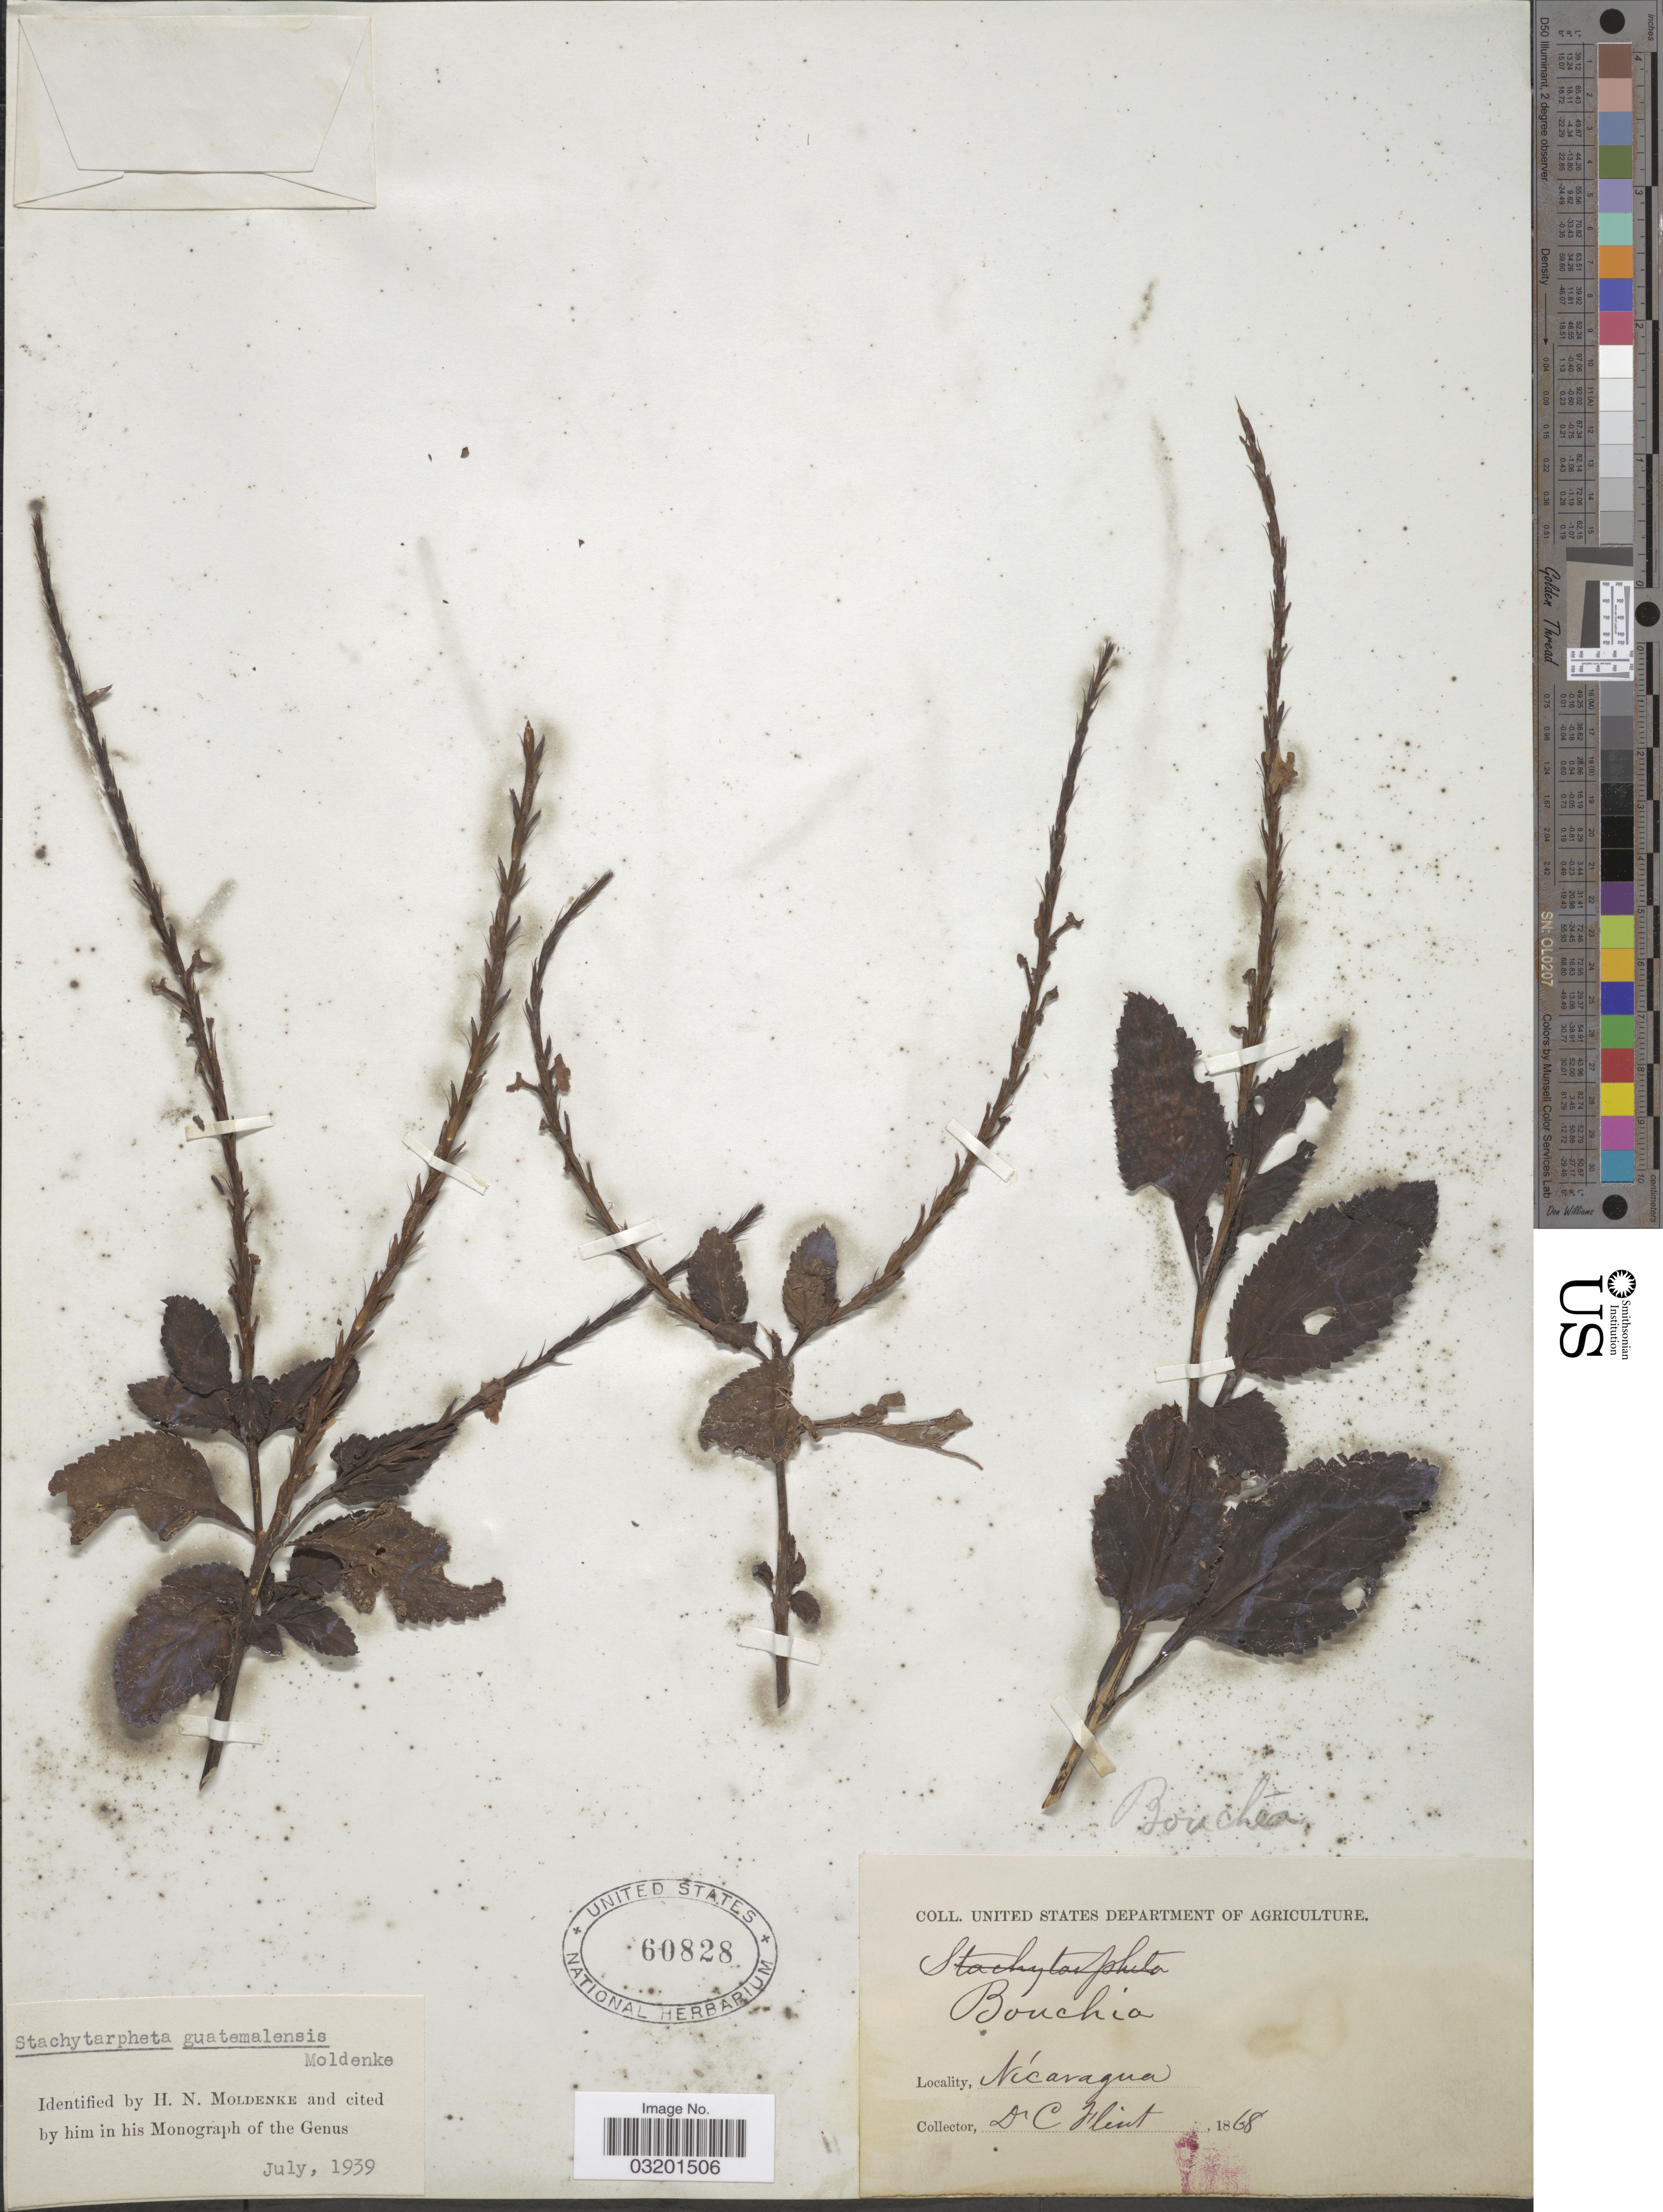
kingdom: Plantae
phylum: Tracheophyta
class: Magnoliopsida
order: Lamiales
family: Verbenaceae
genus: Stachytarpheta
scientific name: Stachytarpheta guatemalensis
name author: Moldenke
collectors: C. Flint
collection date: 1868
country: Nicaragua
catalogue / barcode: US 60828